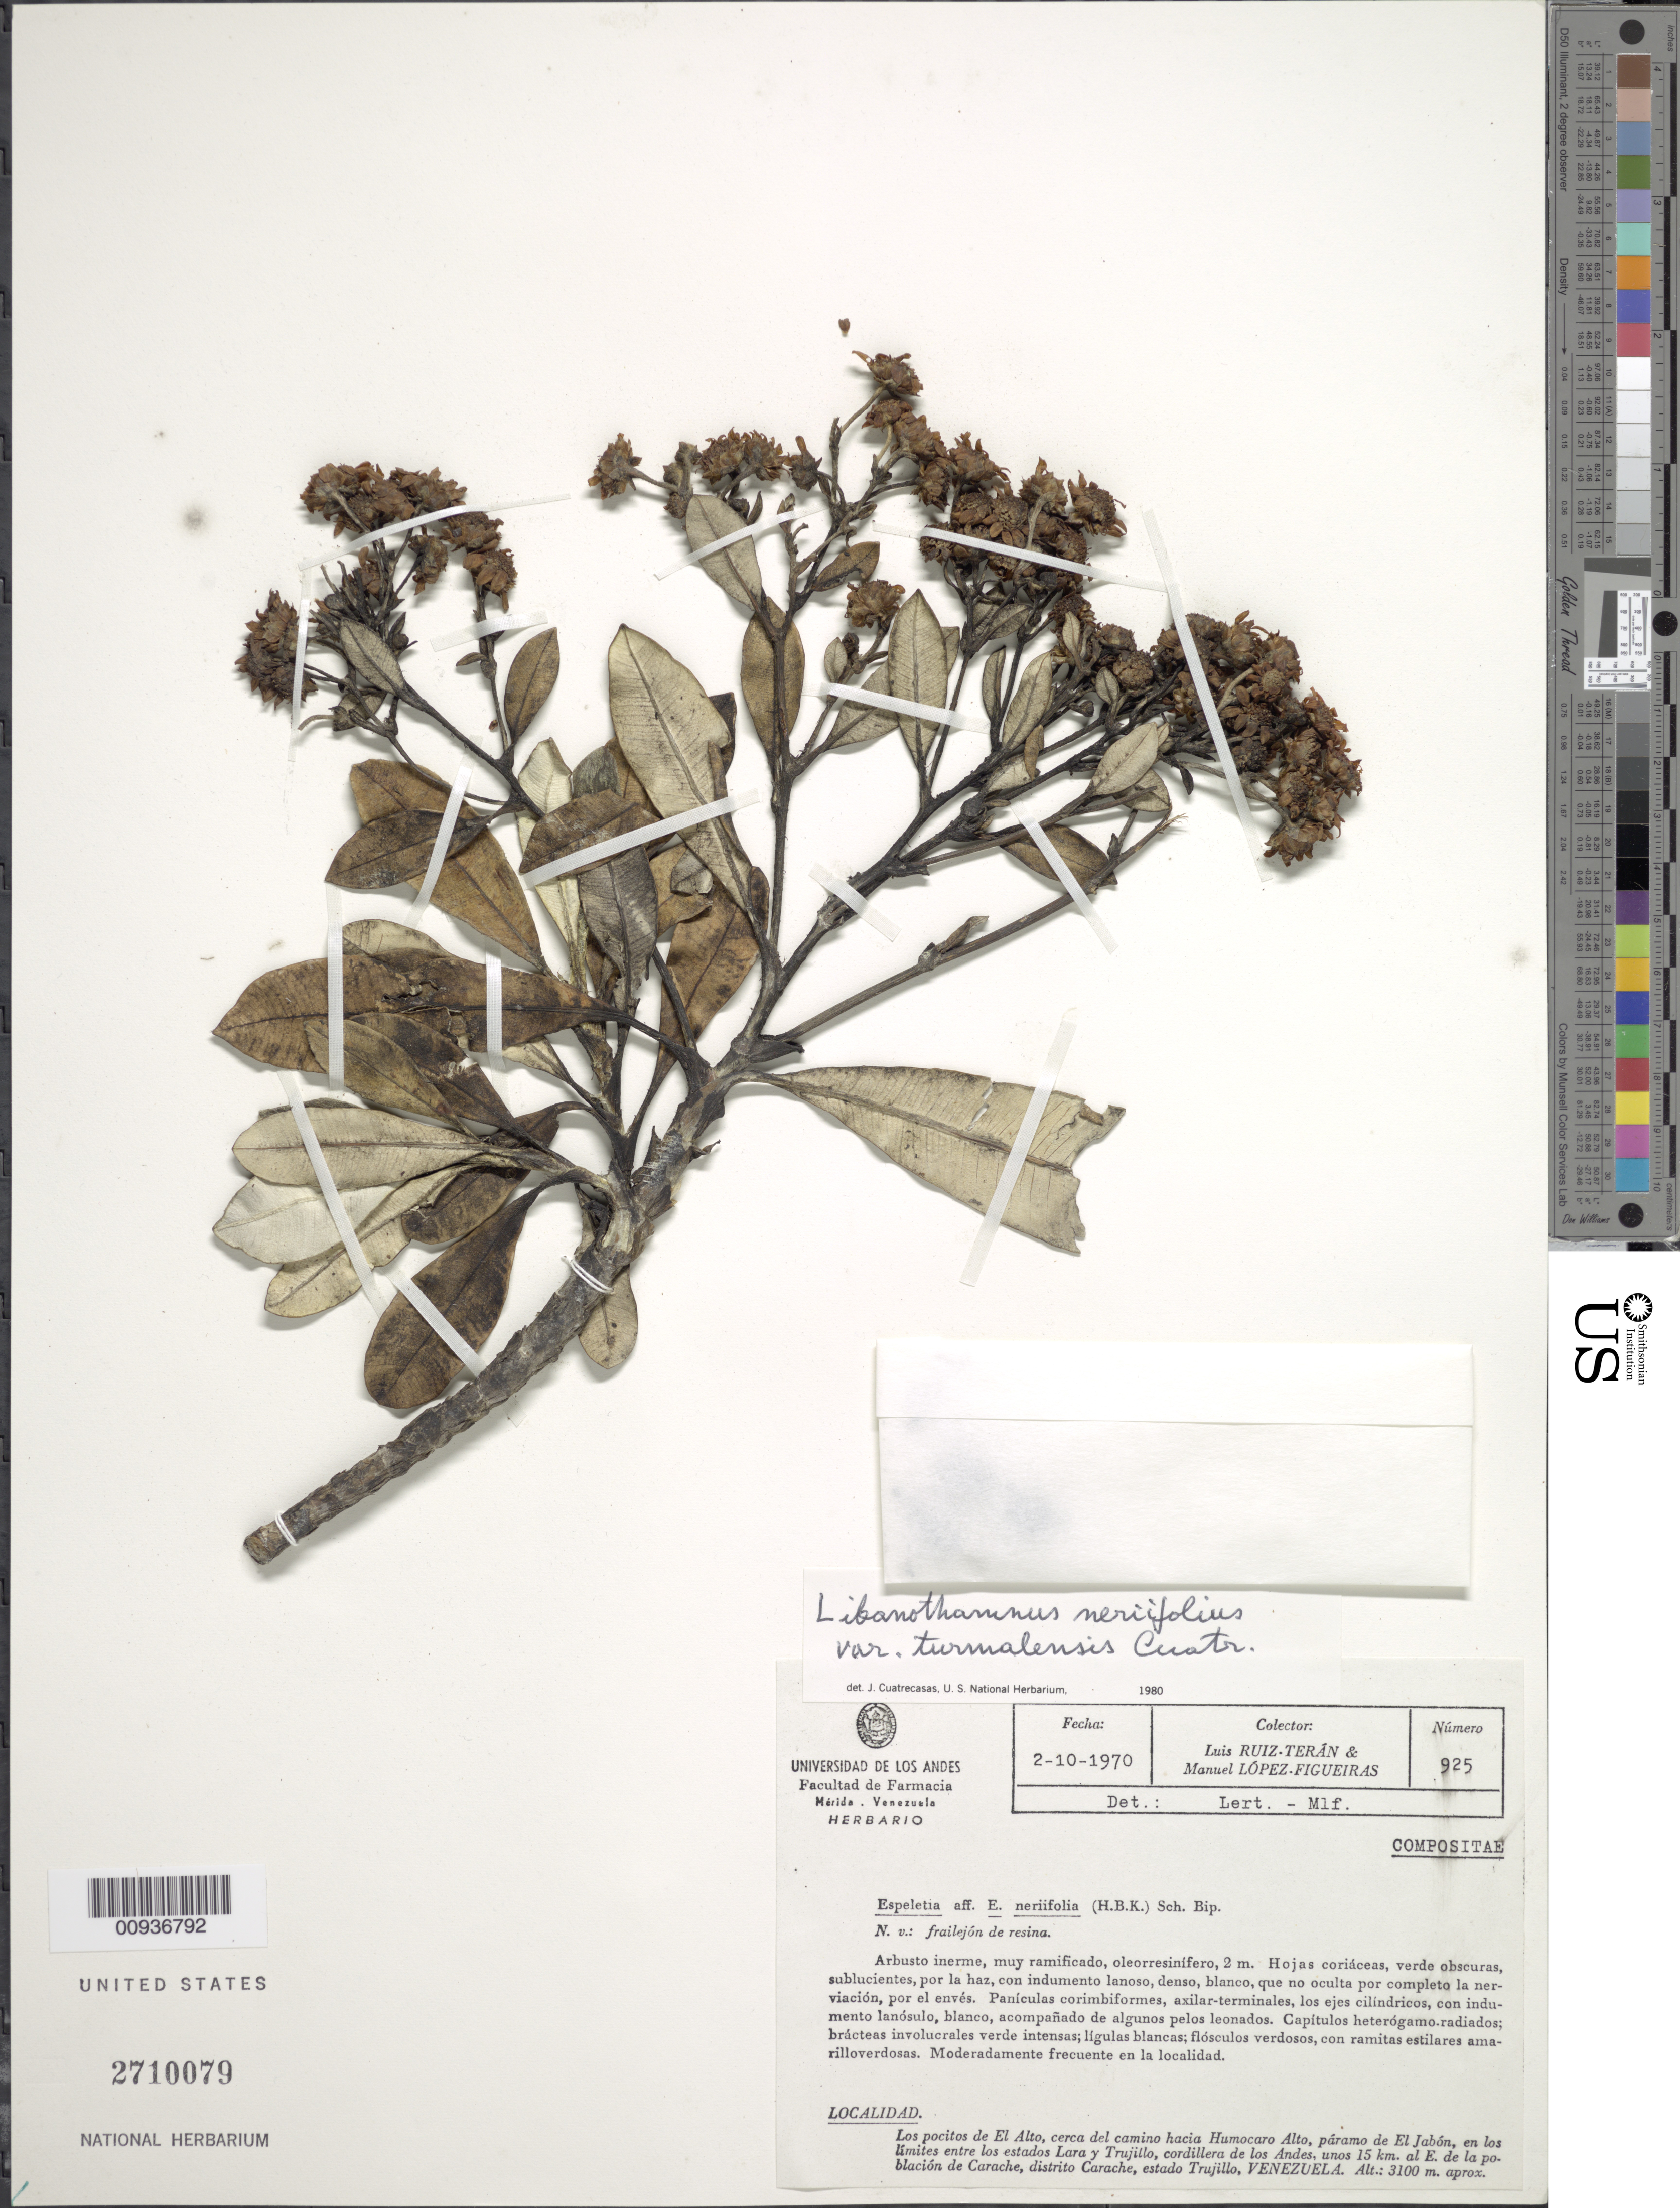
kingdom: Plantae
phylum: Tracheophyta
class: Magnoliopsida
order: Asterales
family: Asteraceae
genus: Libanothamnus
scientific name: Libanothamnus neriifolius var. turmalensis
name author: Cuatrec.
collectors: L. E. Ruíz-Terán & M. López Figueiras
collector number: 925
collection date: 1970-10-02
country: Venezuela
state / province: Trujillo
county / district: Carache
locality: Páramo de El Jabón. Los pocitos de El Alto, cerca del camino hacia Humocaro Alto, páramo de El Jabón, en los límites entre los estados Lara y Trujillo, Cordillera de los Andes, unos 15 km al E de la población de Carache.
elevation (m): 3100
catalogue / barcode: US 2710079